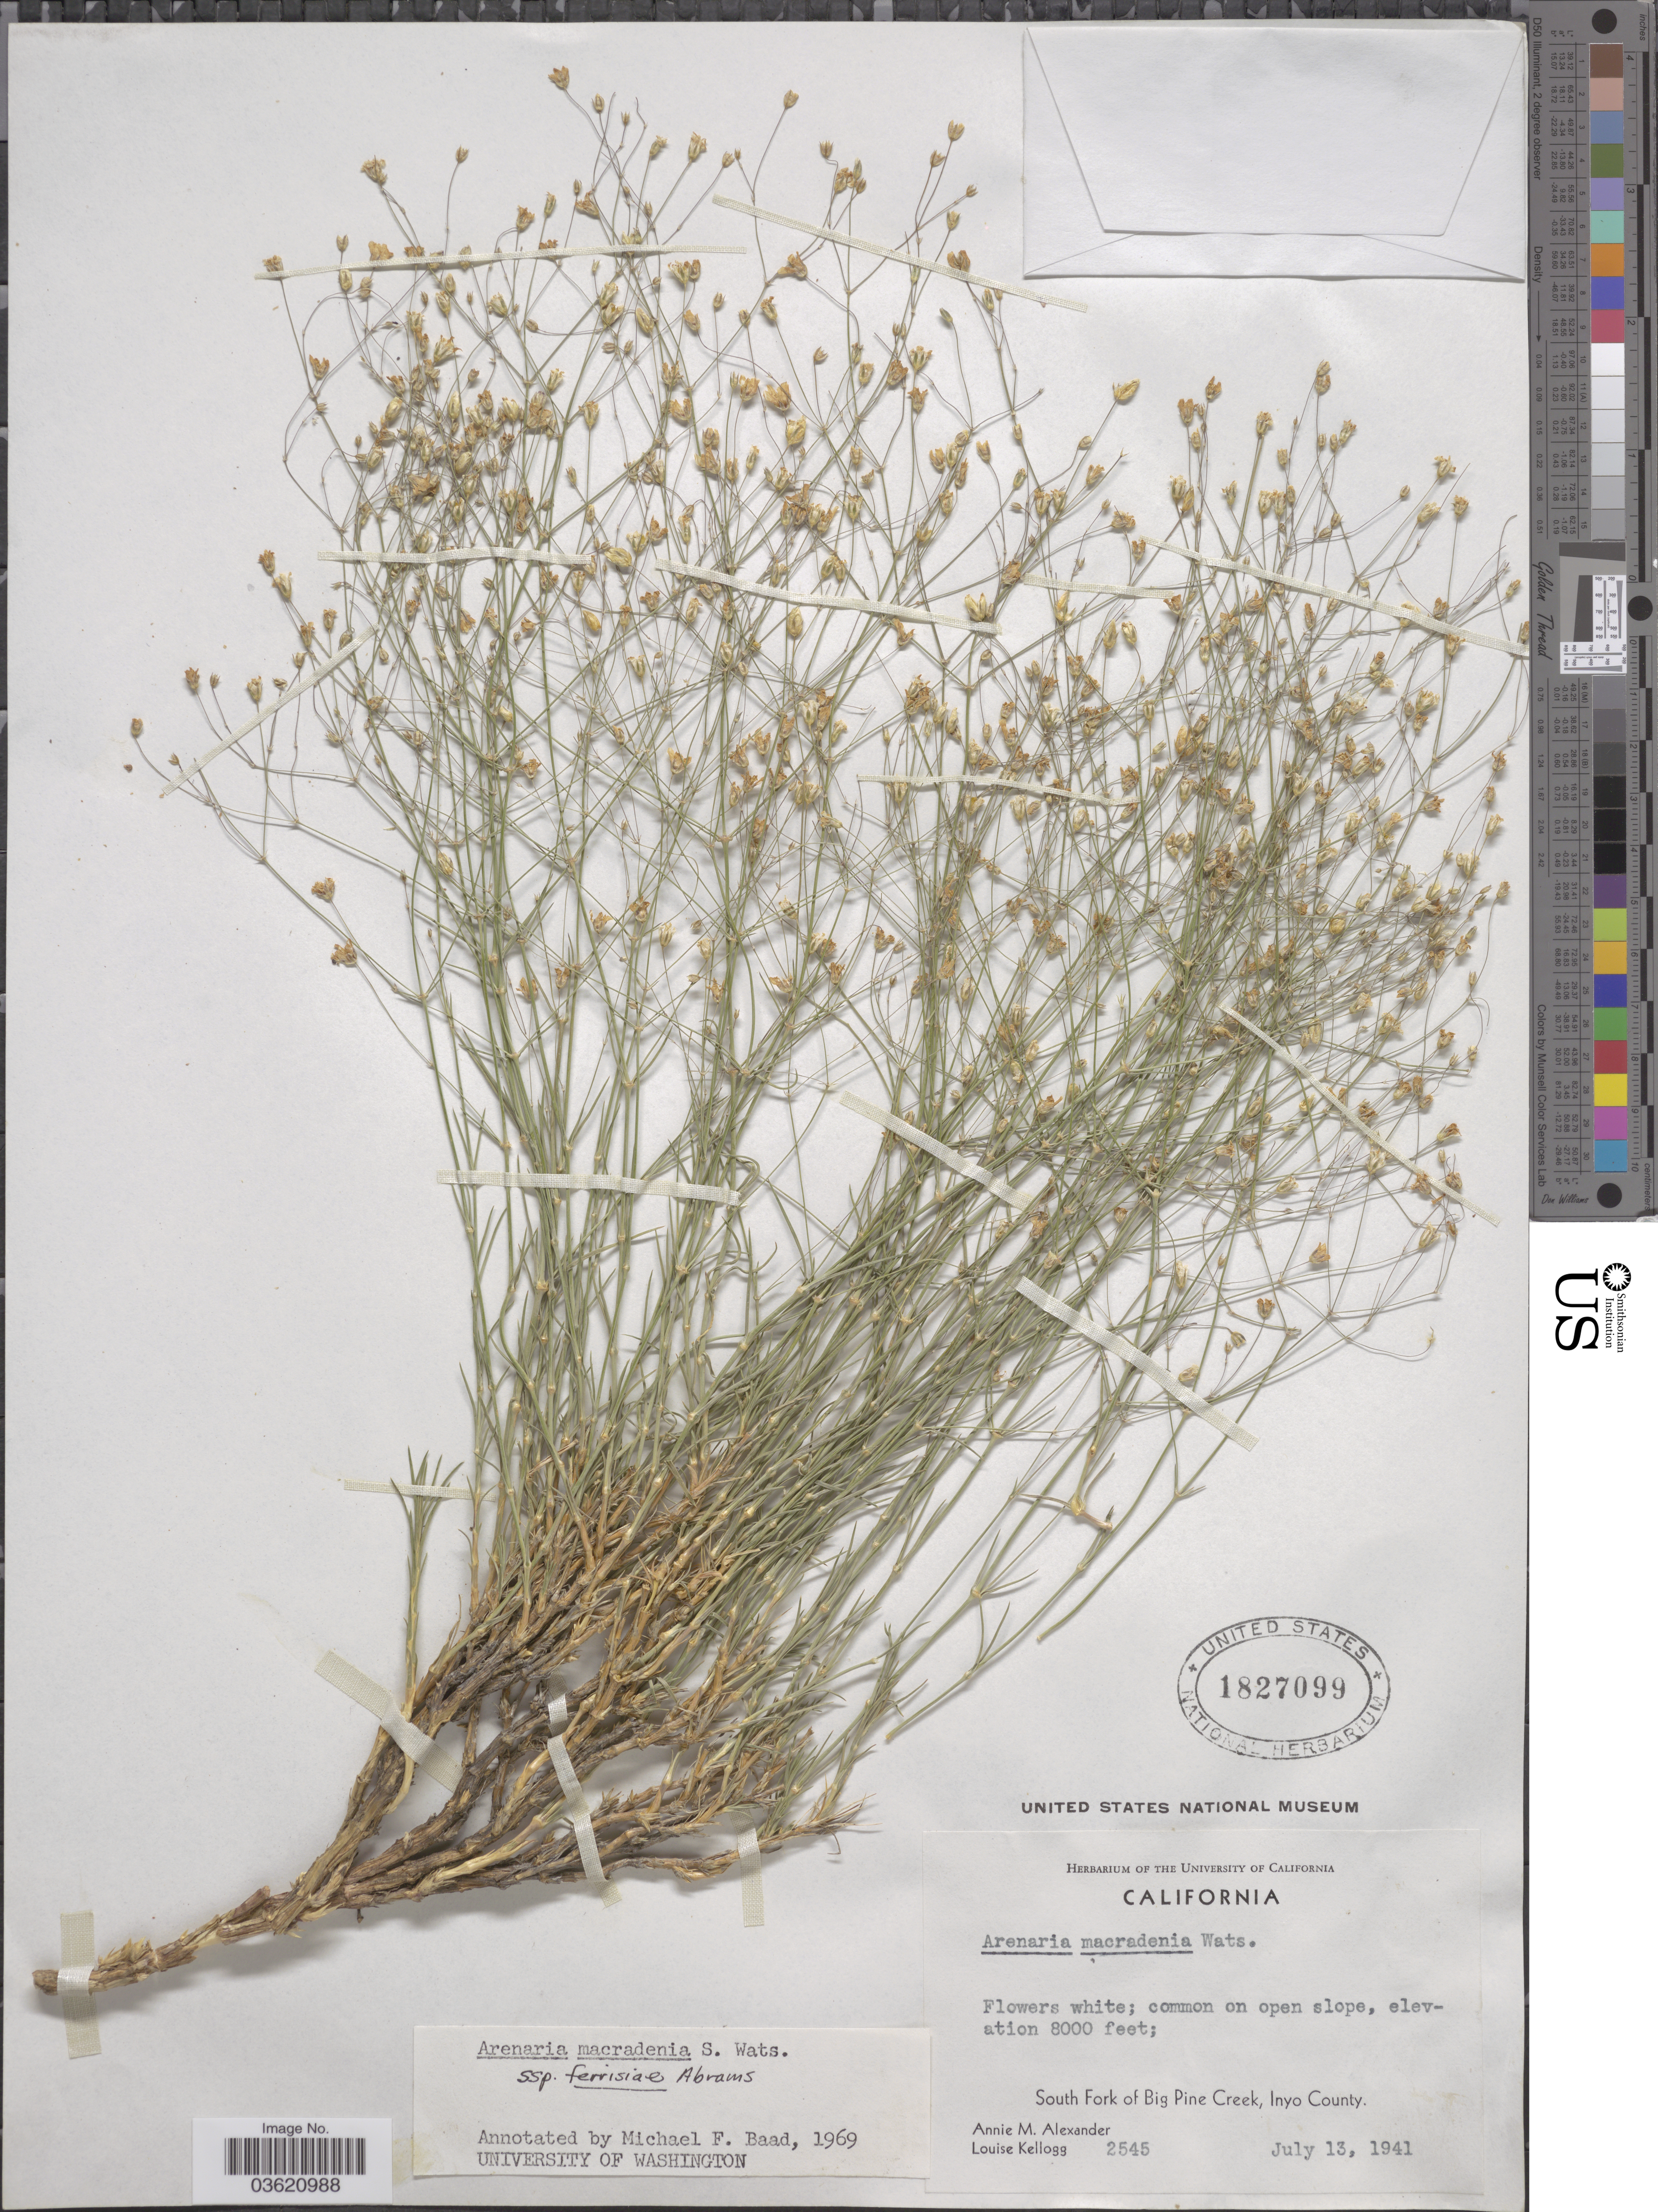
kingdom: Plantae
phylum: Tracheophyta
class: Magnoliopsida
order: Caryophyllales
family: Caryophyllaceae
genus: Eremogone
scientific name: Eremogone ferrisiae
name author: (Abrams) R.L. Hartm. & Rabeler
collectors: A. M. Alexander & L. Kellogg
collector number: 2545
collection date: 1941-07-13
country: United States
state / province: California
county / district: Inyo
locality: South Fork of Big Pine Creek, Inyo County.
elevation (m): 2438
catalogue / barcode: US 1827099